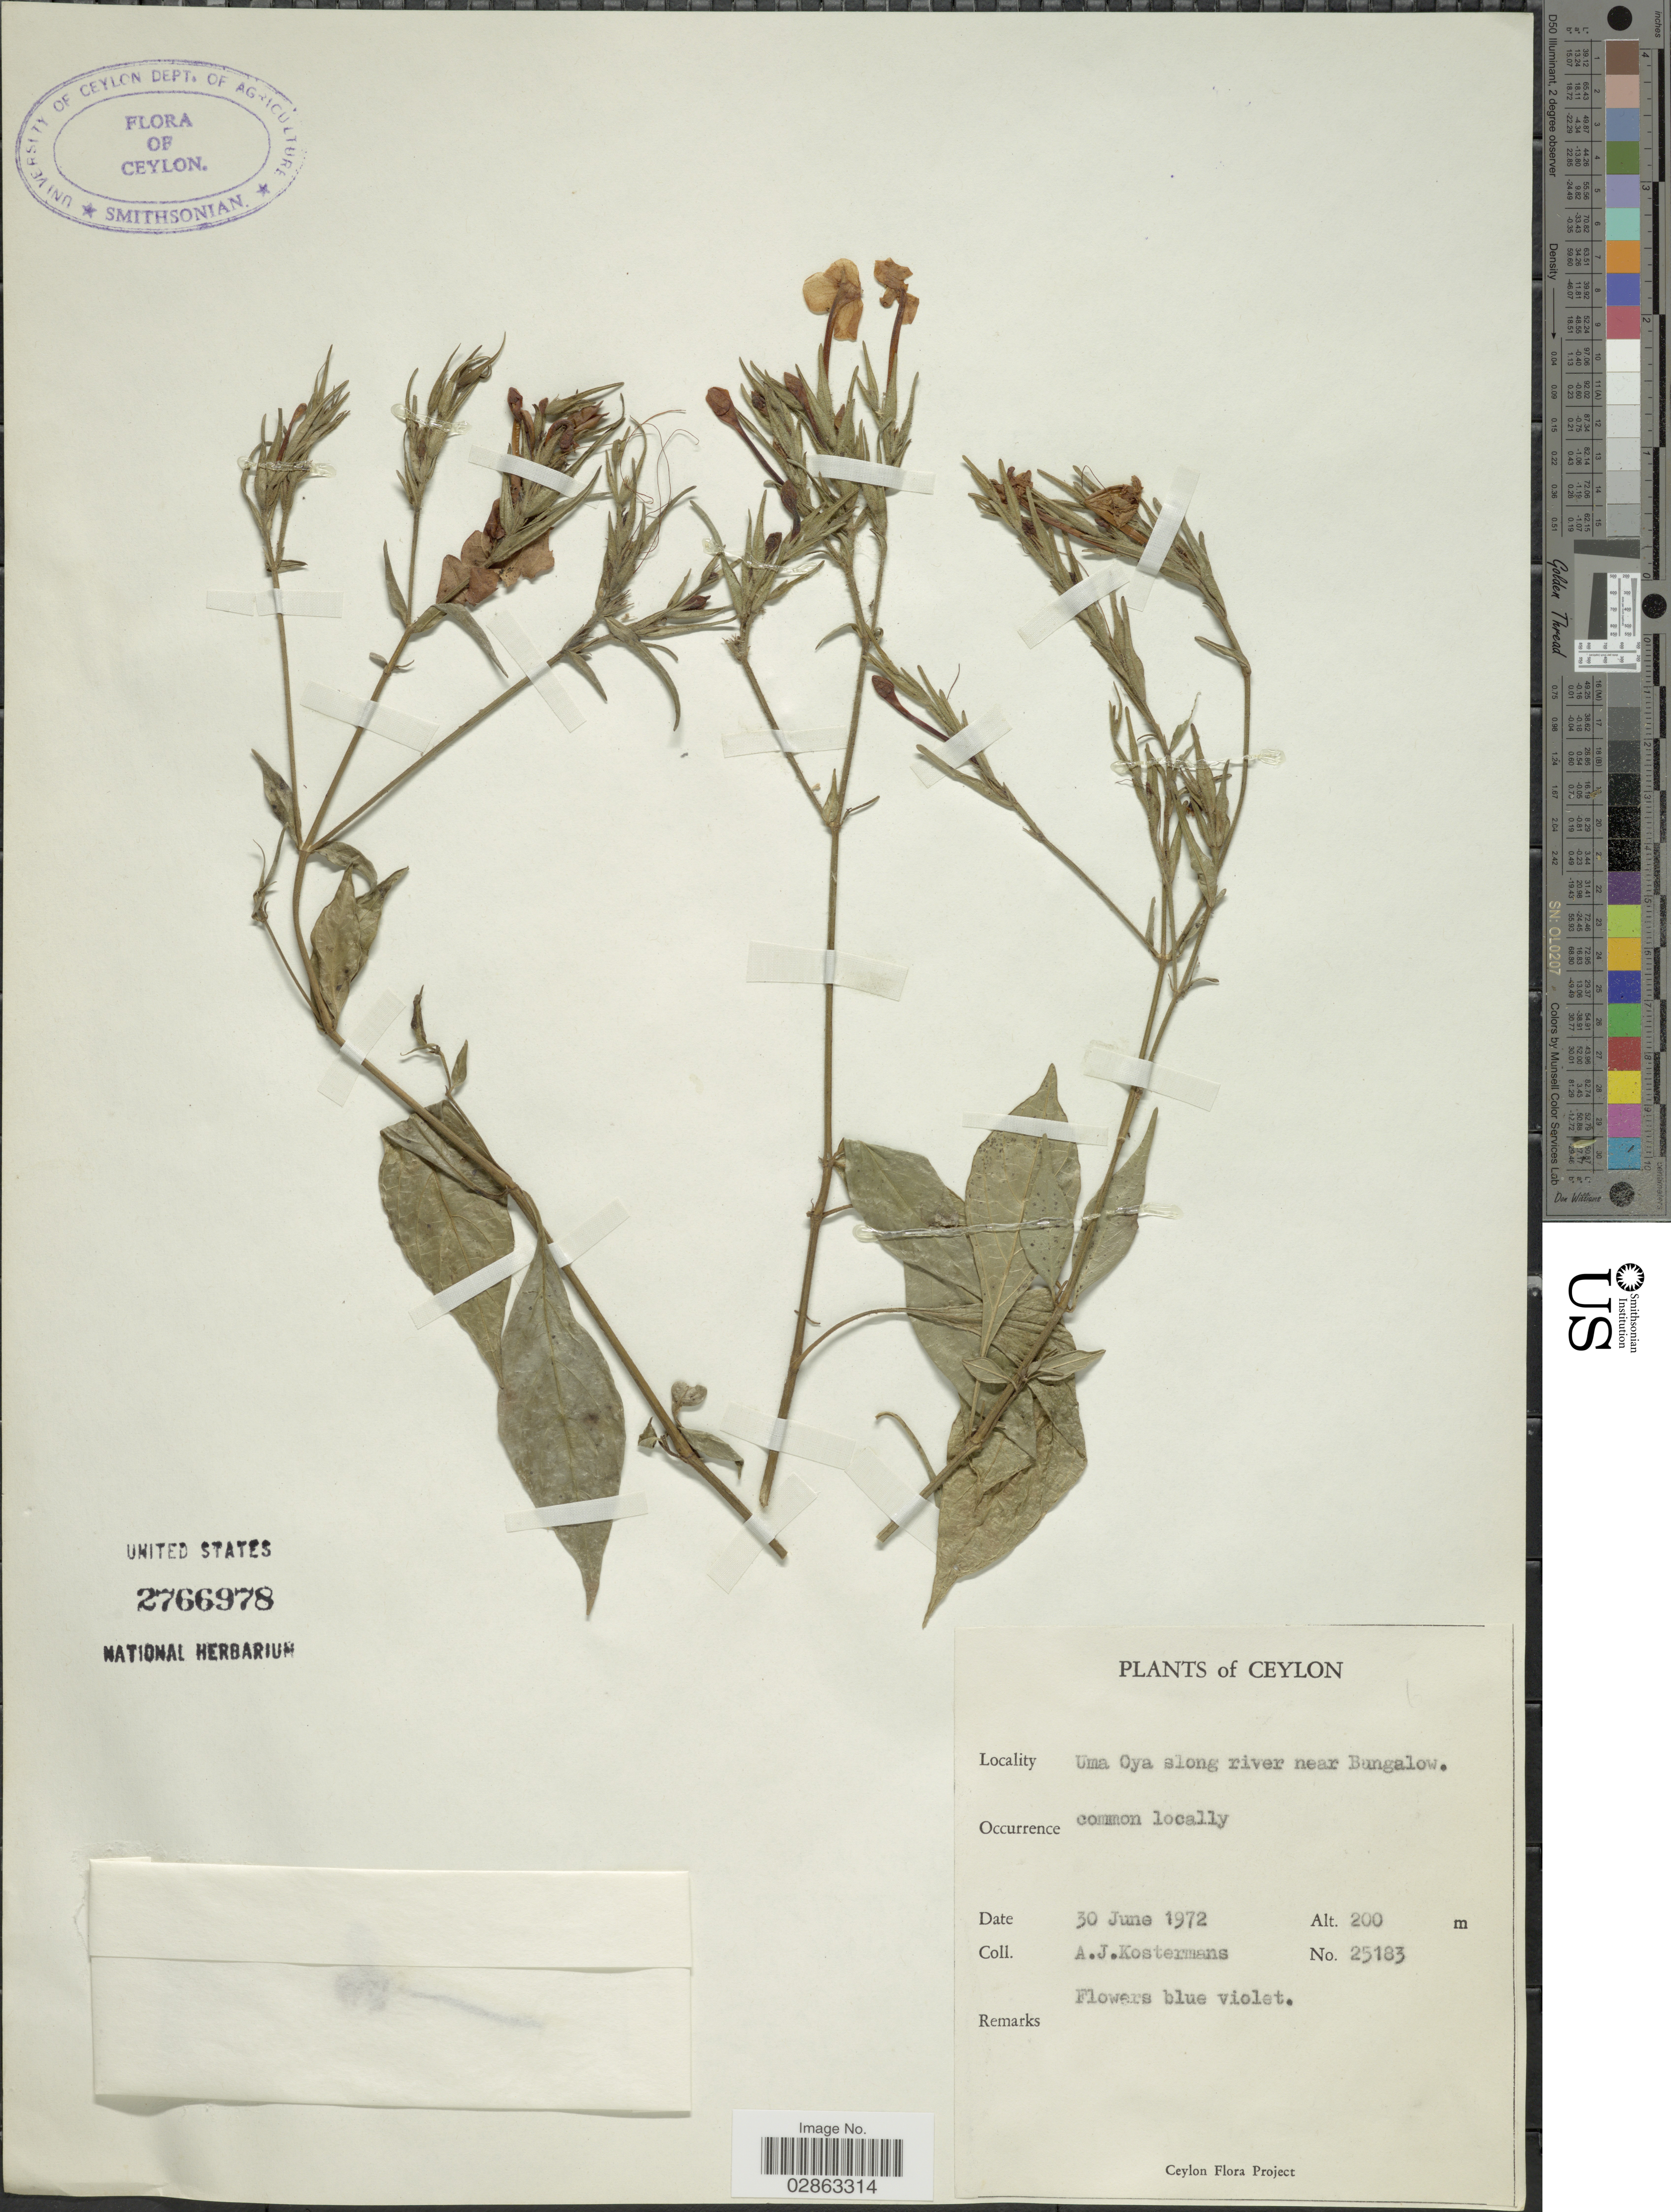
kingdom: Plantae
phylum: Tracheophyta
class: Magnoliopsida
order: Lamiales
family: Acanthaceae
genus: Eranthemum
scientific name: Eranthemum capense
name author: L.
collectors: A. J. G. Kostermans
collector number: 25183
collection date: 1972-06-30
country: Sri Lanka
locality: Ceylon. Uma Oya along river near Bungalow.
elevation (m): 200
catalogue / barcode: US 2766978